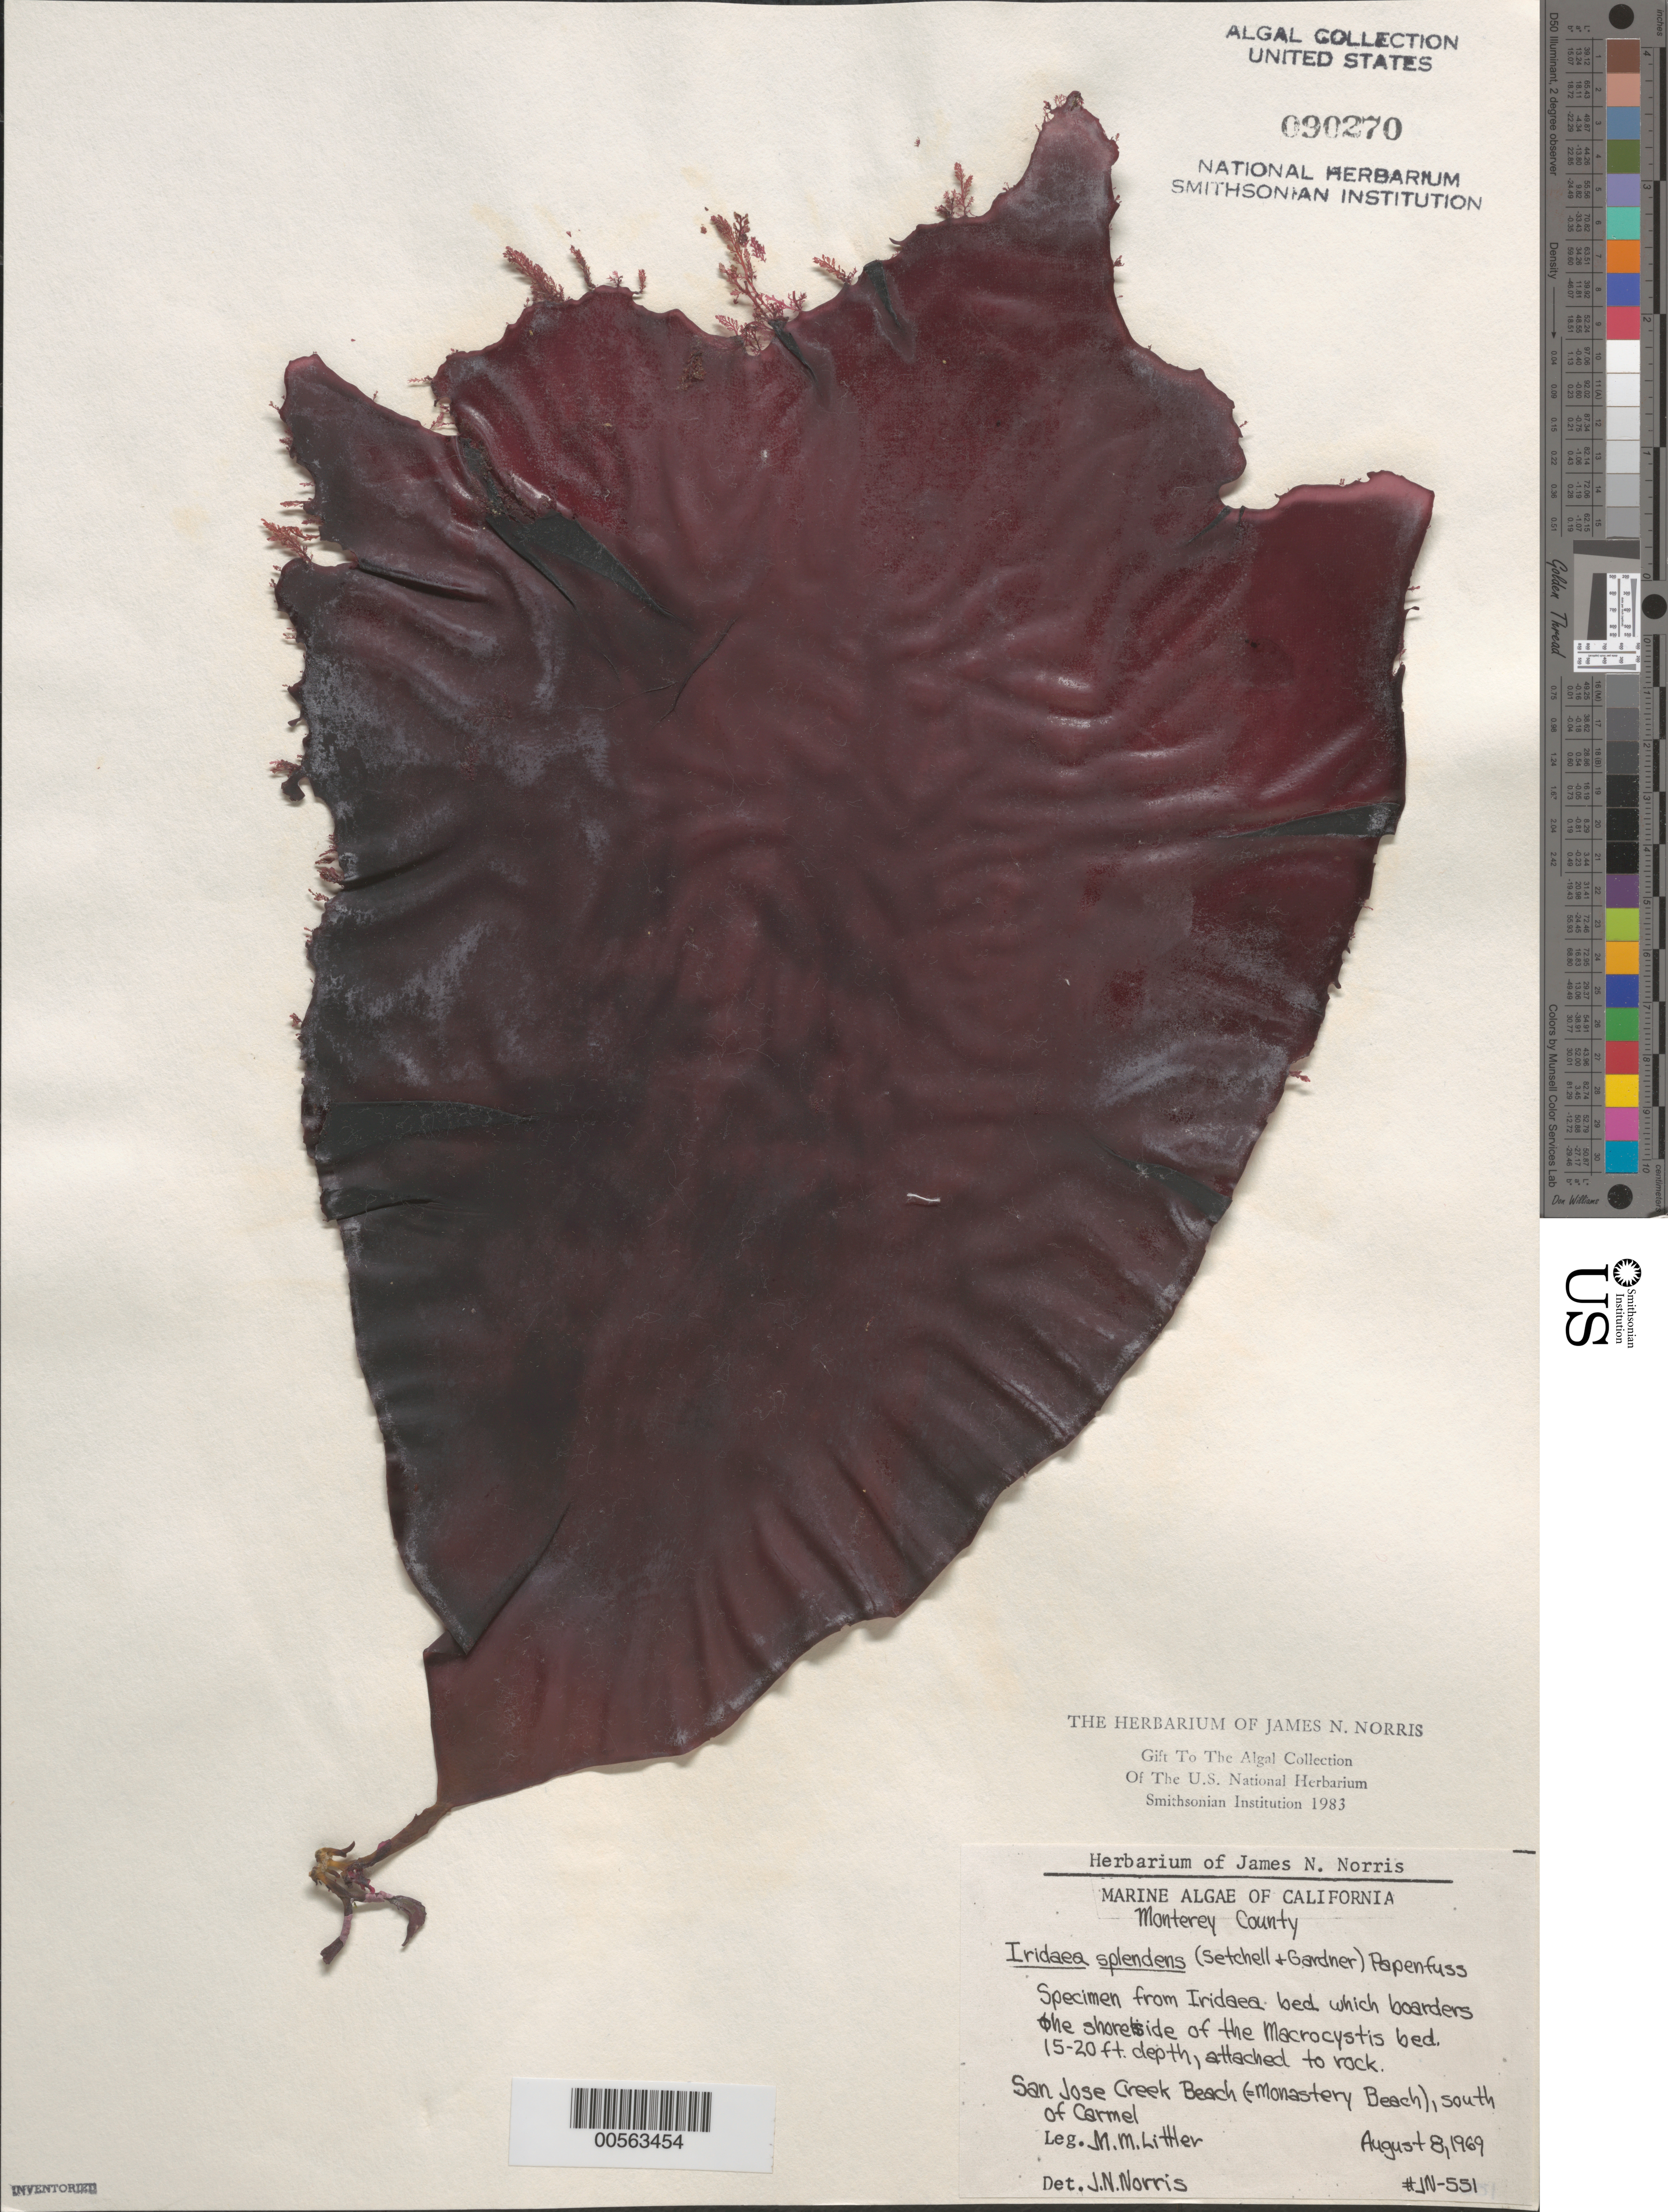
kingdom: Plantae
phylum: Rhodophyta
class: Florideophyceae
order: Gigartinales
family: Gigartinaceae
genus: Mazzaella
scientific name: Mazzaella splendens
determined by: Algae name updating Project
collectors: M. M. Littler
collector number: JN-551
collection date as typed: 08 Aug 1969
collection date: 1969-08-08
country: United States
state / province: California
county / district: Monterey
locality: San Jose Creek Beach (Monastery Beach), south of Carmel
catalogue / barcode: US 90270